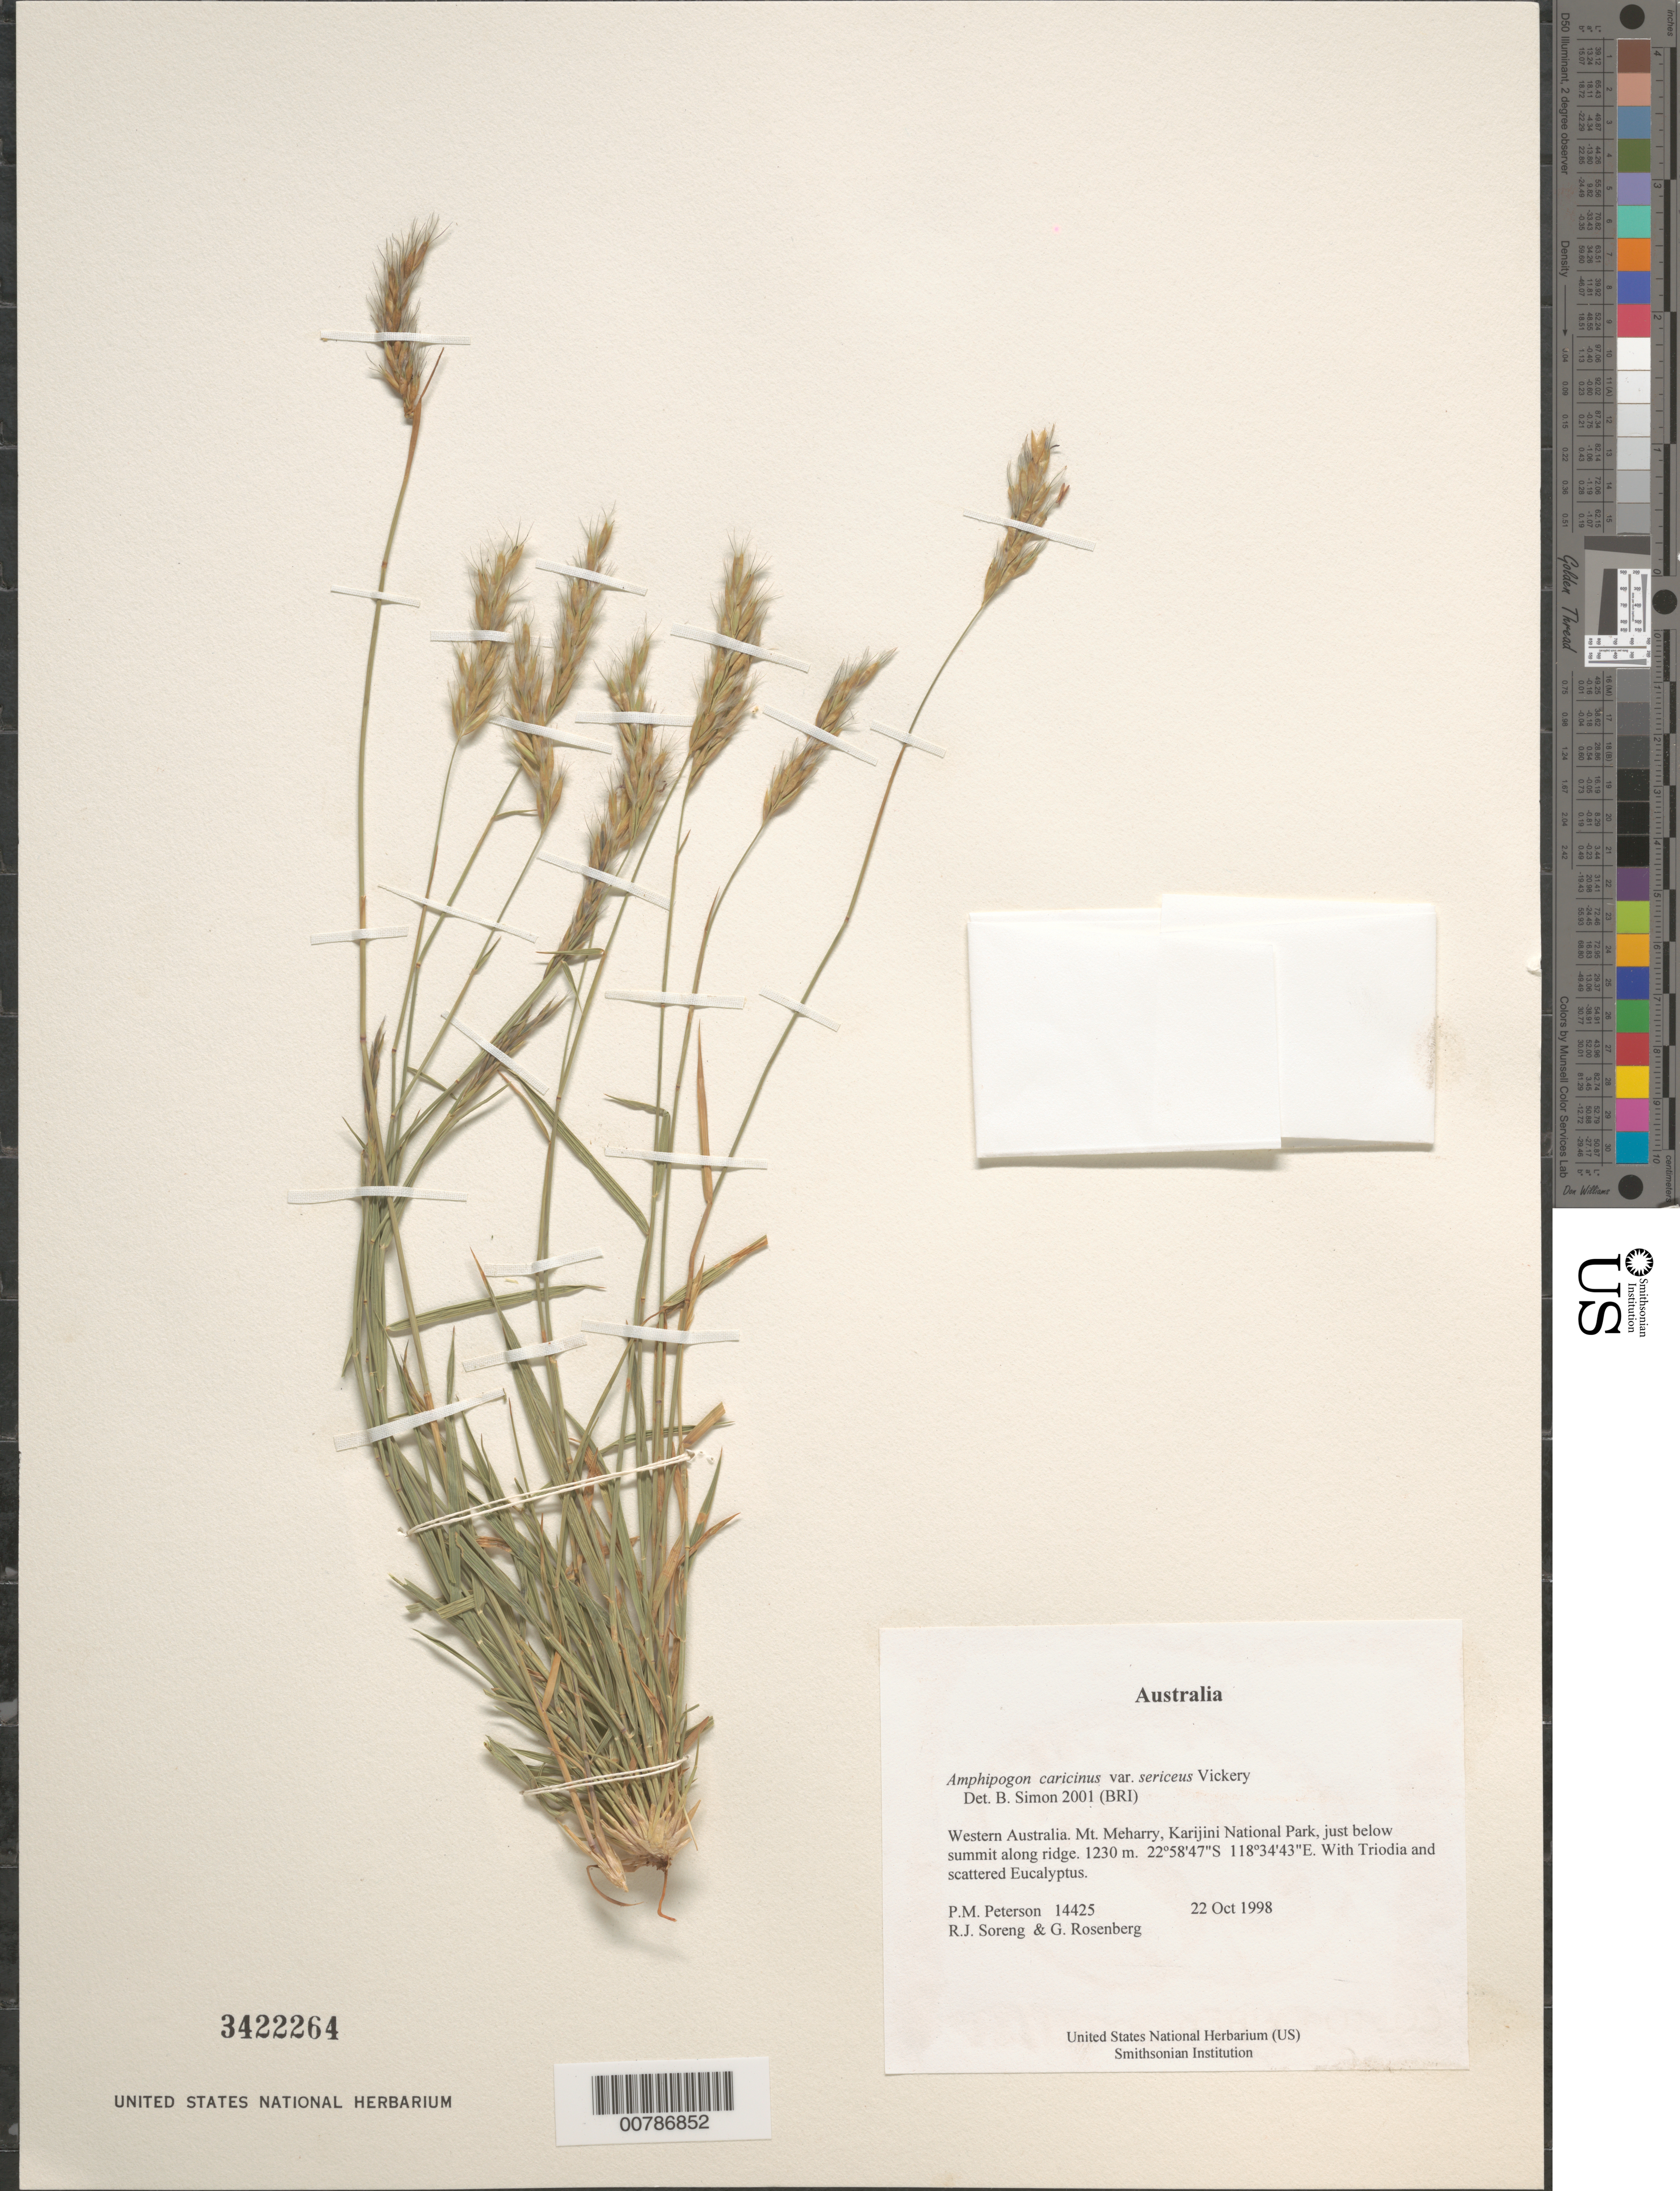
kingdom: Plantae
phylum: Tracheophyta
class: Liliopsida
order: Poales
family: Poaceae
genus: Amphipogon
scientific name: Amphipogon caricinus var. sericeus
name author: Vickery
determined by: Simon, B.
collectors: P. M. Peterson, R. J. Soreng & G. Rosenberg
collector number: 14425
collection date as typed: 22 Oct 1998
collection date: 1998-10-22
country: Australia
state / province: Western Australia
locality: Mt. Meharry, Karijini National Park, just below summit along ridge.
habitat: With Triodia and scattered Eucalyptus.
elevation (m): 1230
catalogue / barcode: US 3422264